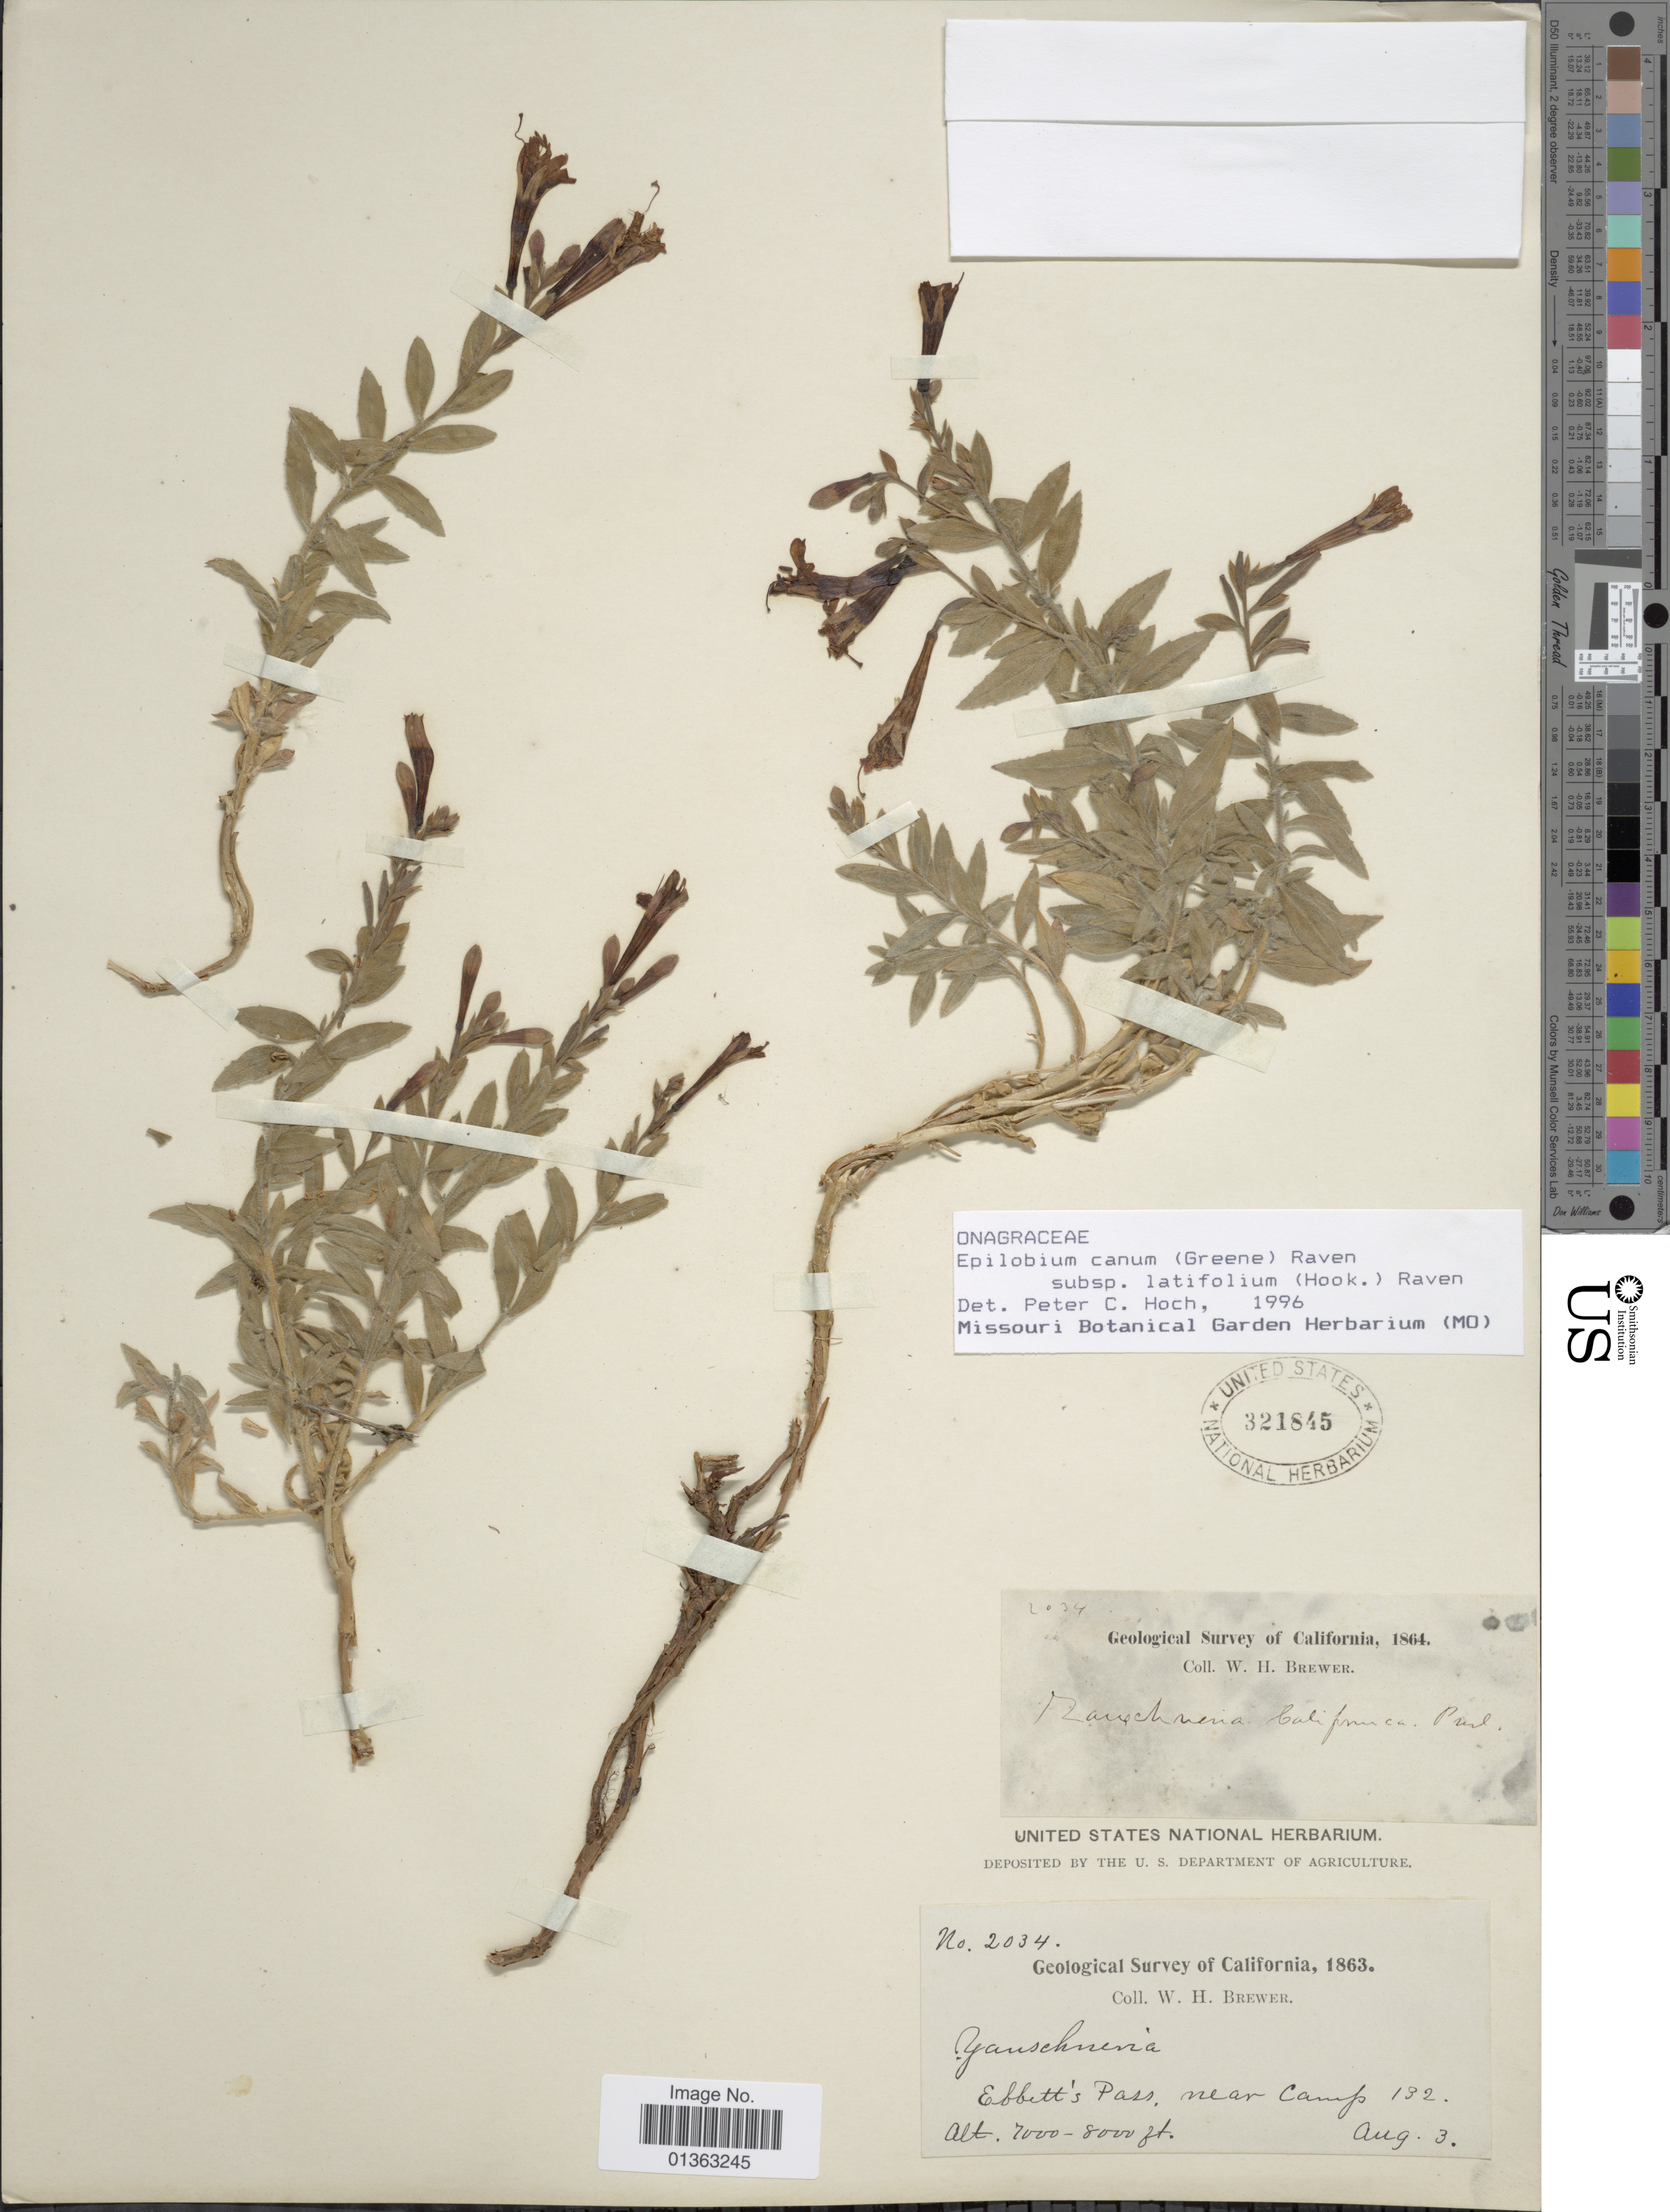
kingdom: Plantae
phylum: Tracheophyta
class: Magnoliopsida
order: Myrtales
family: Onagraceae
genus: Epilobium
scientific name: Epilobium canum subsp. latifolium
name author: (Hook.) P.H. Raven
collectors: W. H. Brewer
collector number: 2034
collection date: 1863-08-03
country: United States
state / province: California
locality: Ebbett's Pass, near Camp 132.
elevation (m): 2134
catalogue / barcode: US 321845